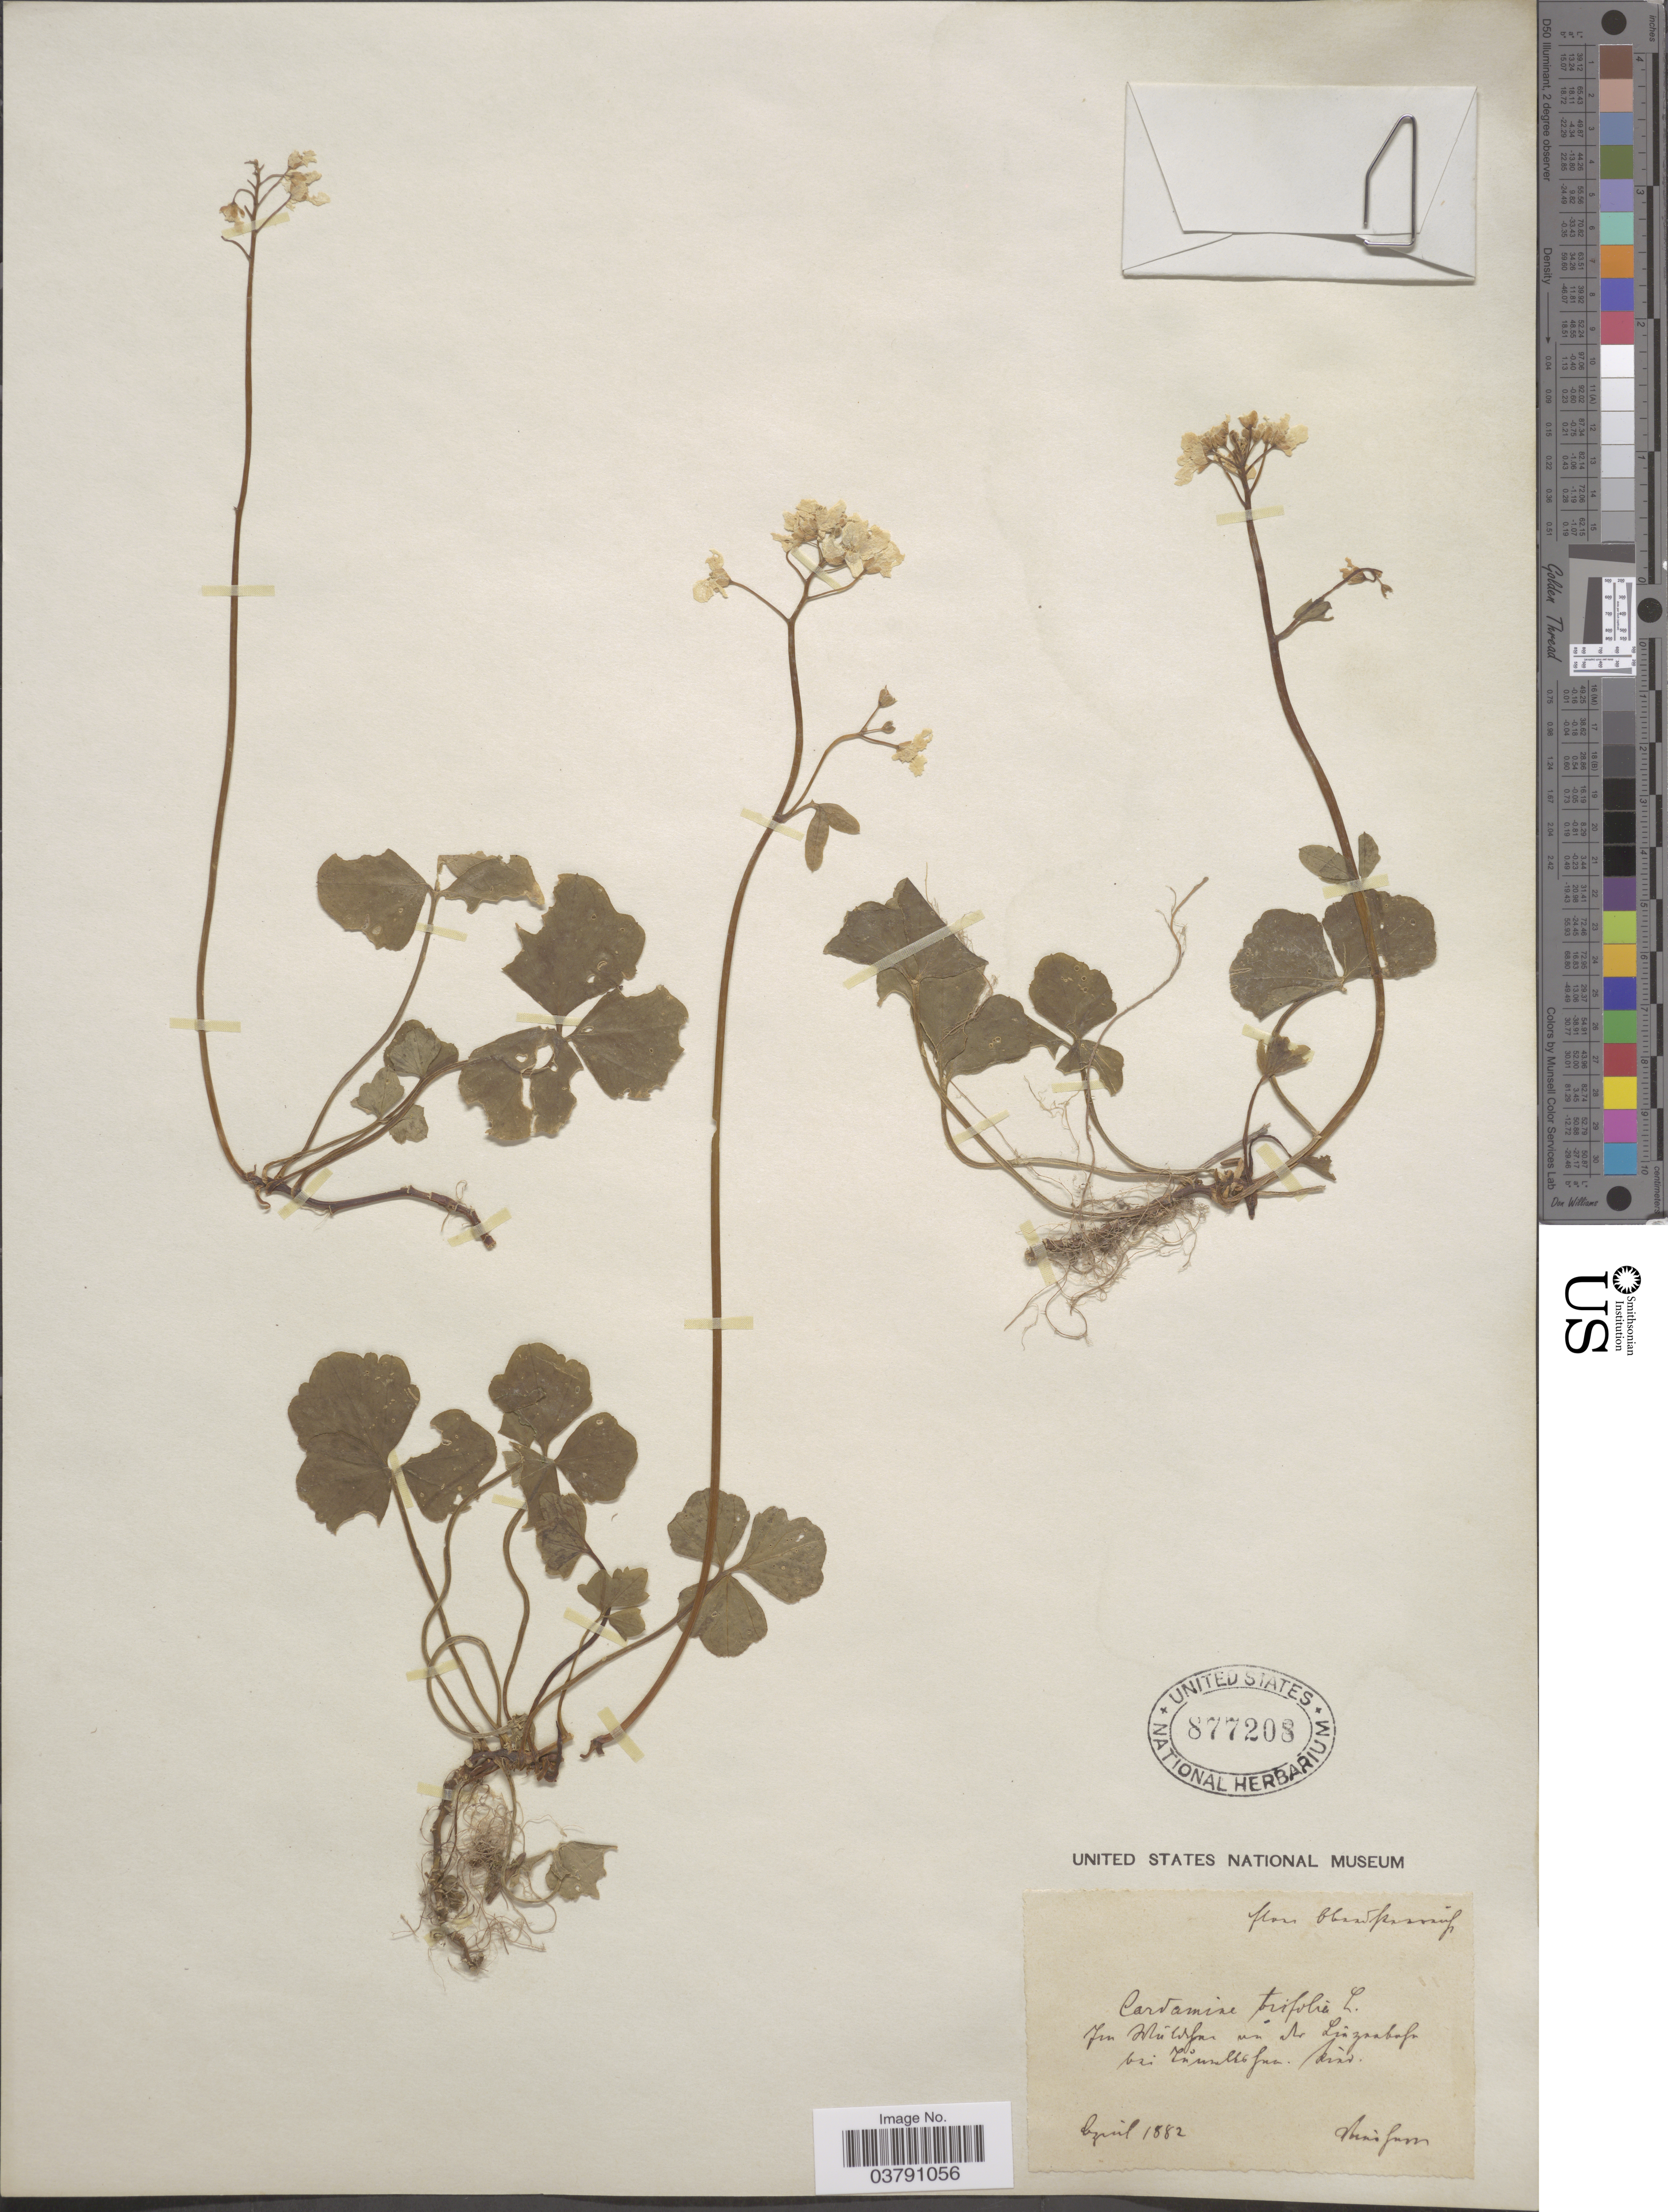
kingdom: Plantae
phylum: Tracheophyta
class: Magnoliopsida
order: Brassicales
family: Brassicaceae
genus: Cardamine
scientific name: Cardamine trifolia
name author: L.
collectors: F. Vierhapper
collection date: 1882-04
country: Austria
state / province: Oberosterreich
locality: Flora Oberösterreich, im Wäldchen an der Linzerbahn bei Tumeltsham, Ried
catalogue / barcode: US 877208